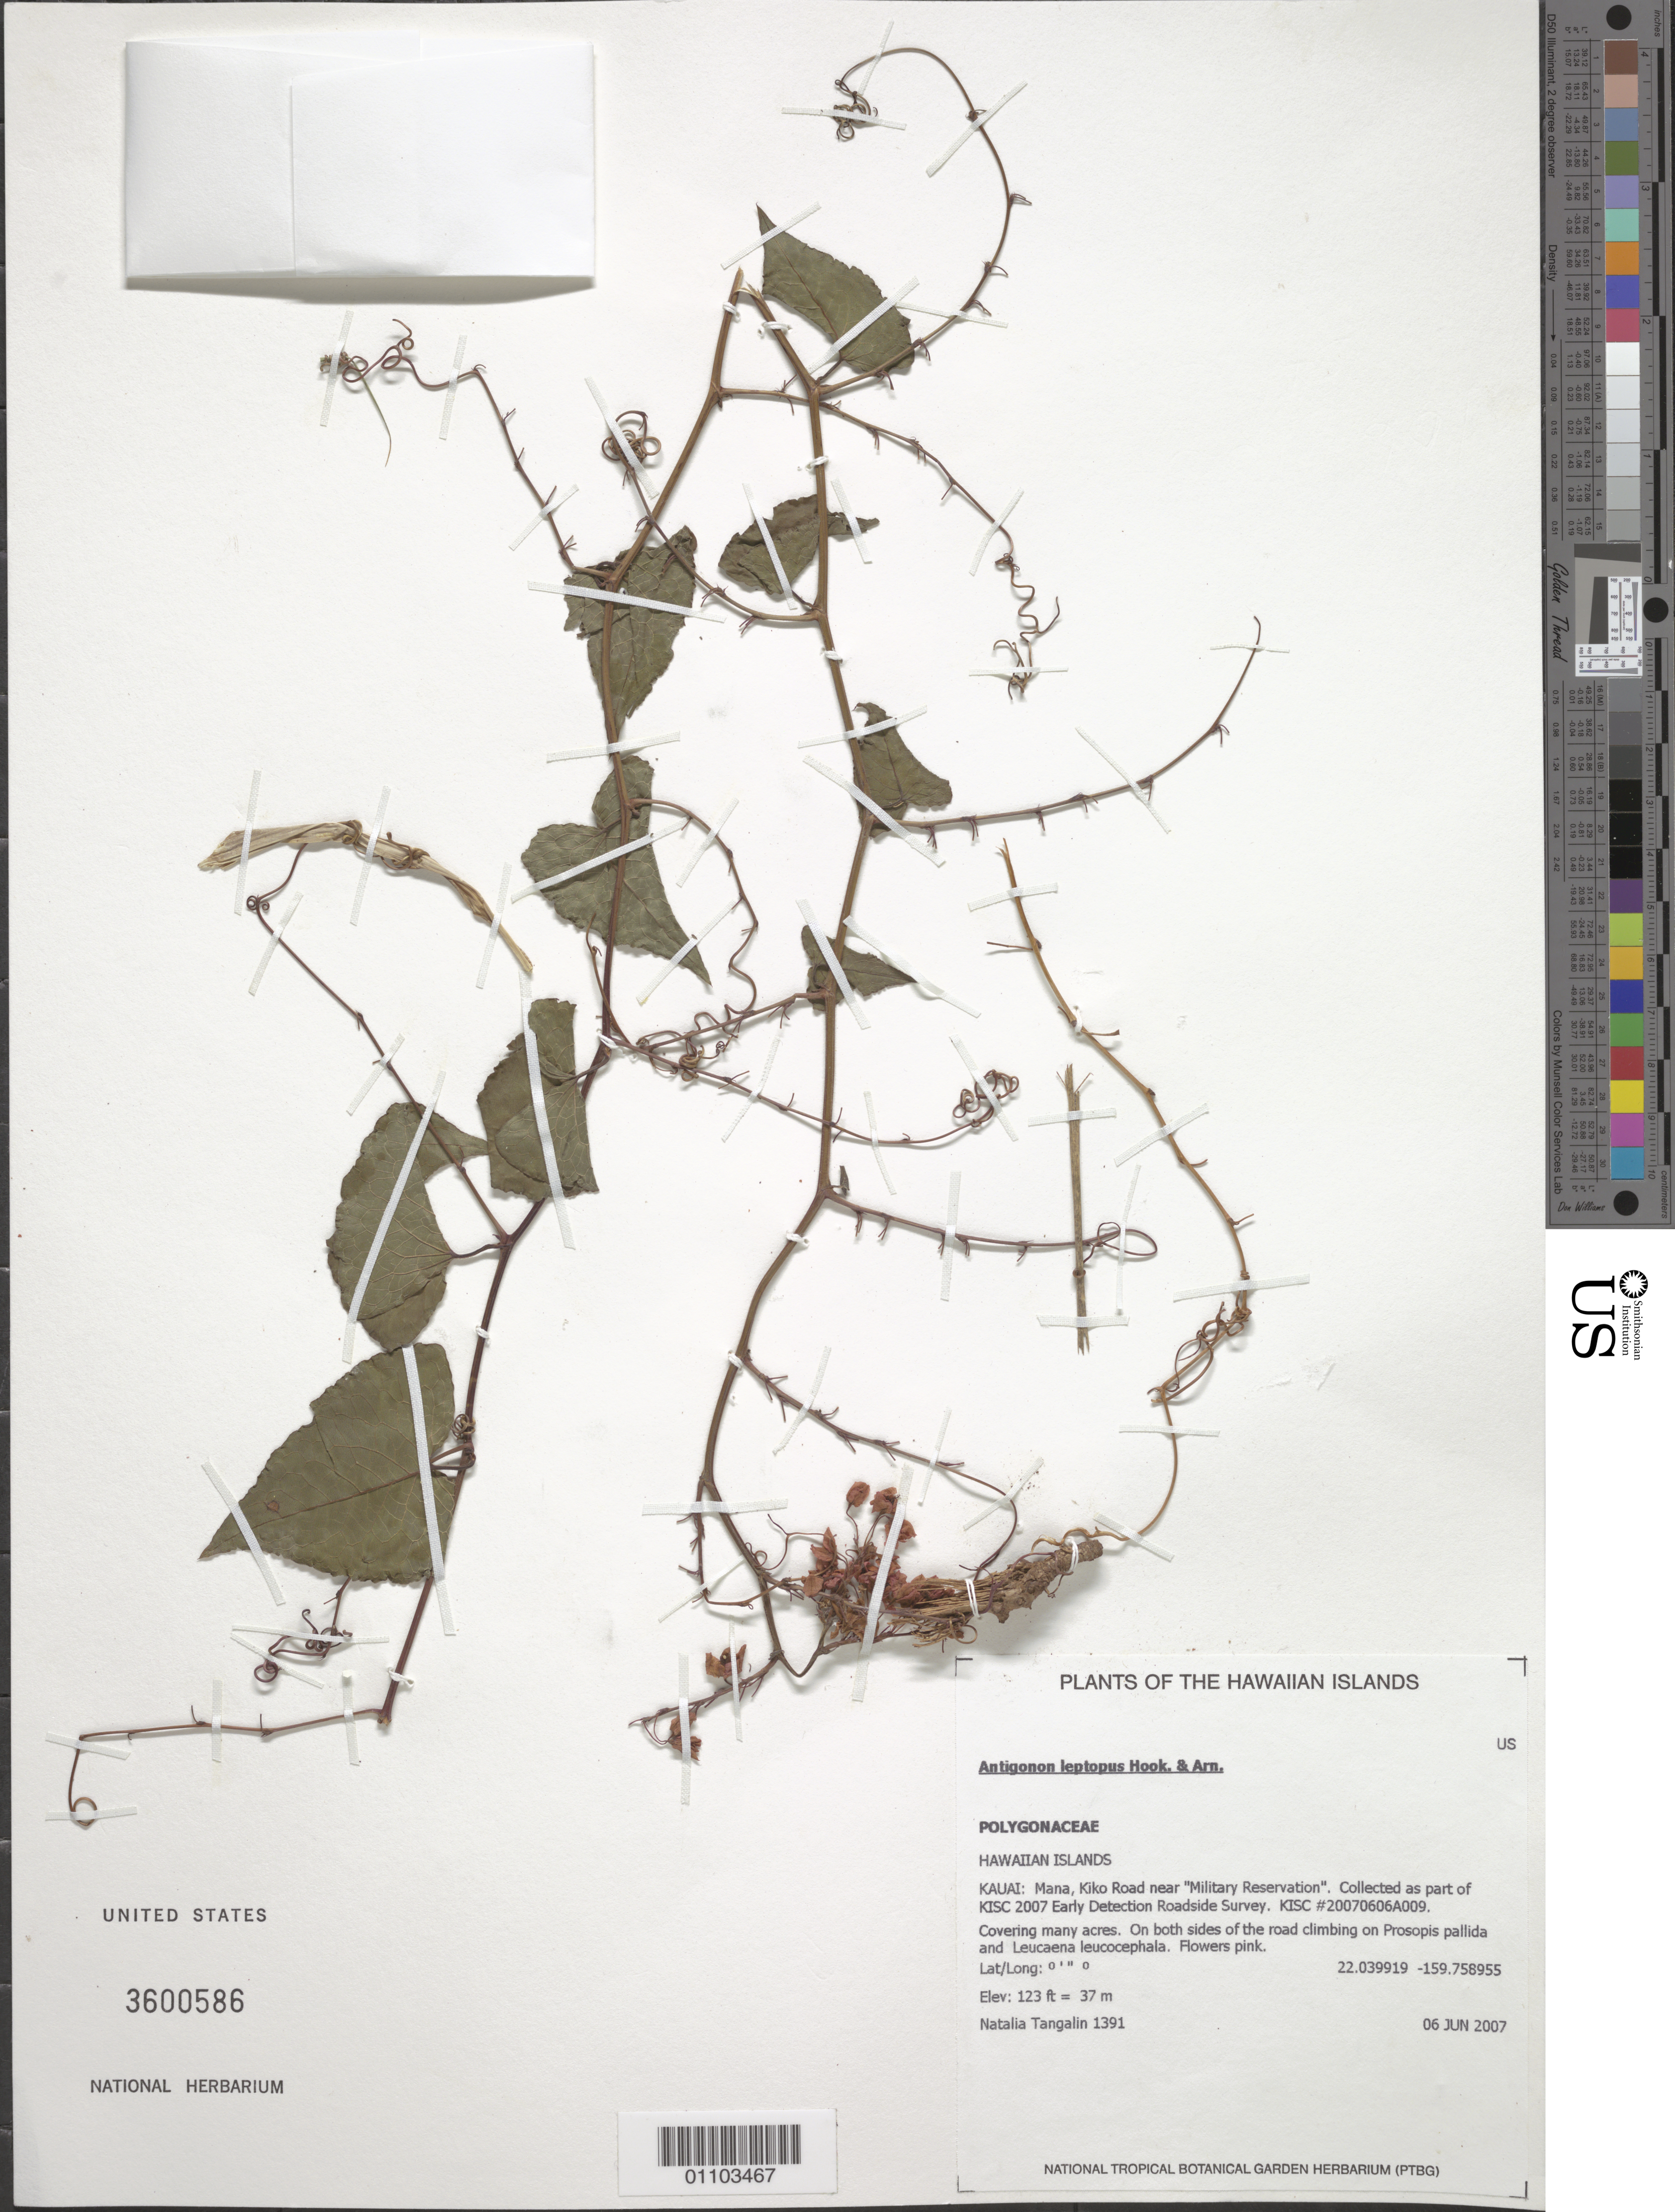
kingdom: Plantae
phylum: Tracheophyta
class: Magnoliopsida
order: Caryophyllales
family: Polygonaceae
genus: Antigonon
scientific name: Antigonon leptopus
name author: Hook. & Arn.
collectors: N. Tangalin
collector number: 1391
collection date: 2007-06-06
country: United States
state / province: Hawaii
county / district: Kaui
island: Kaua'i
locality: Mana, Kiko Road near " Military Reservation"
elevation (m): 37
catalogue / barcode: US 3600586